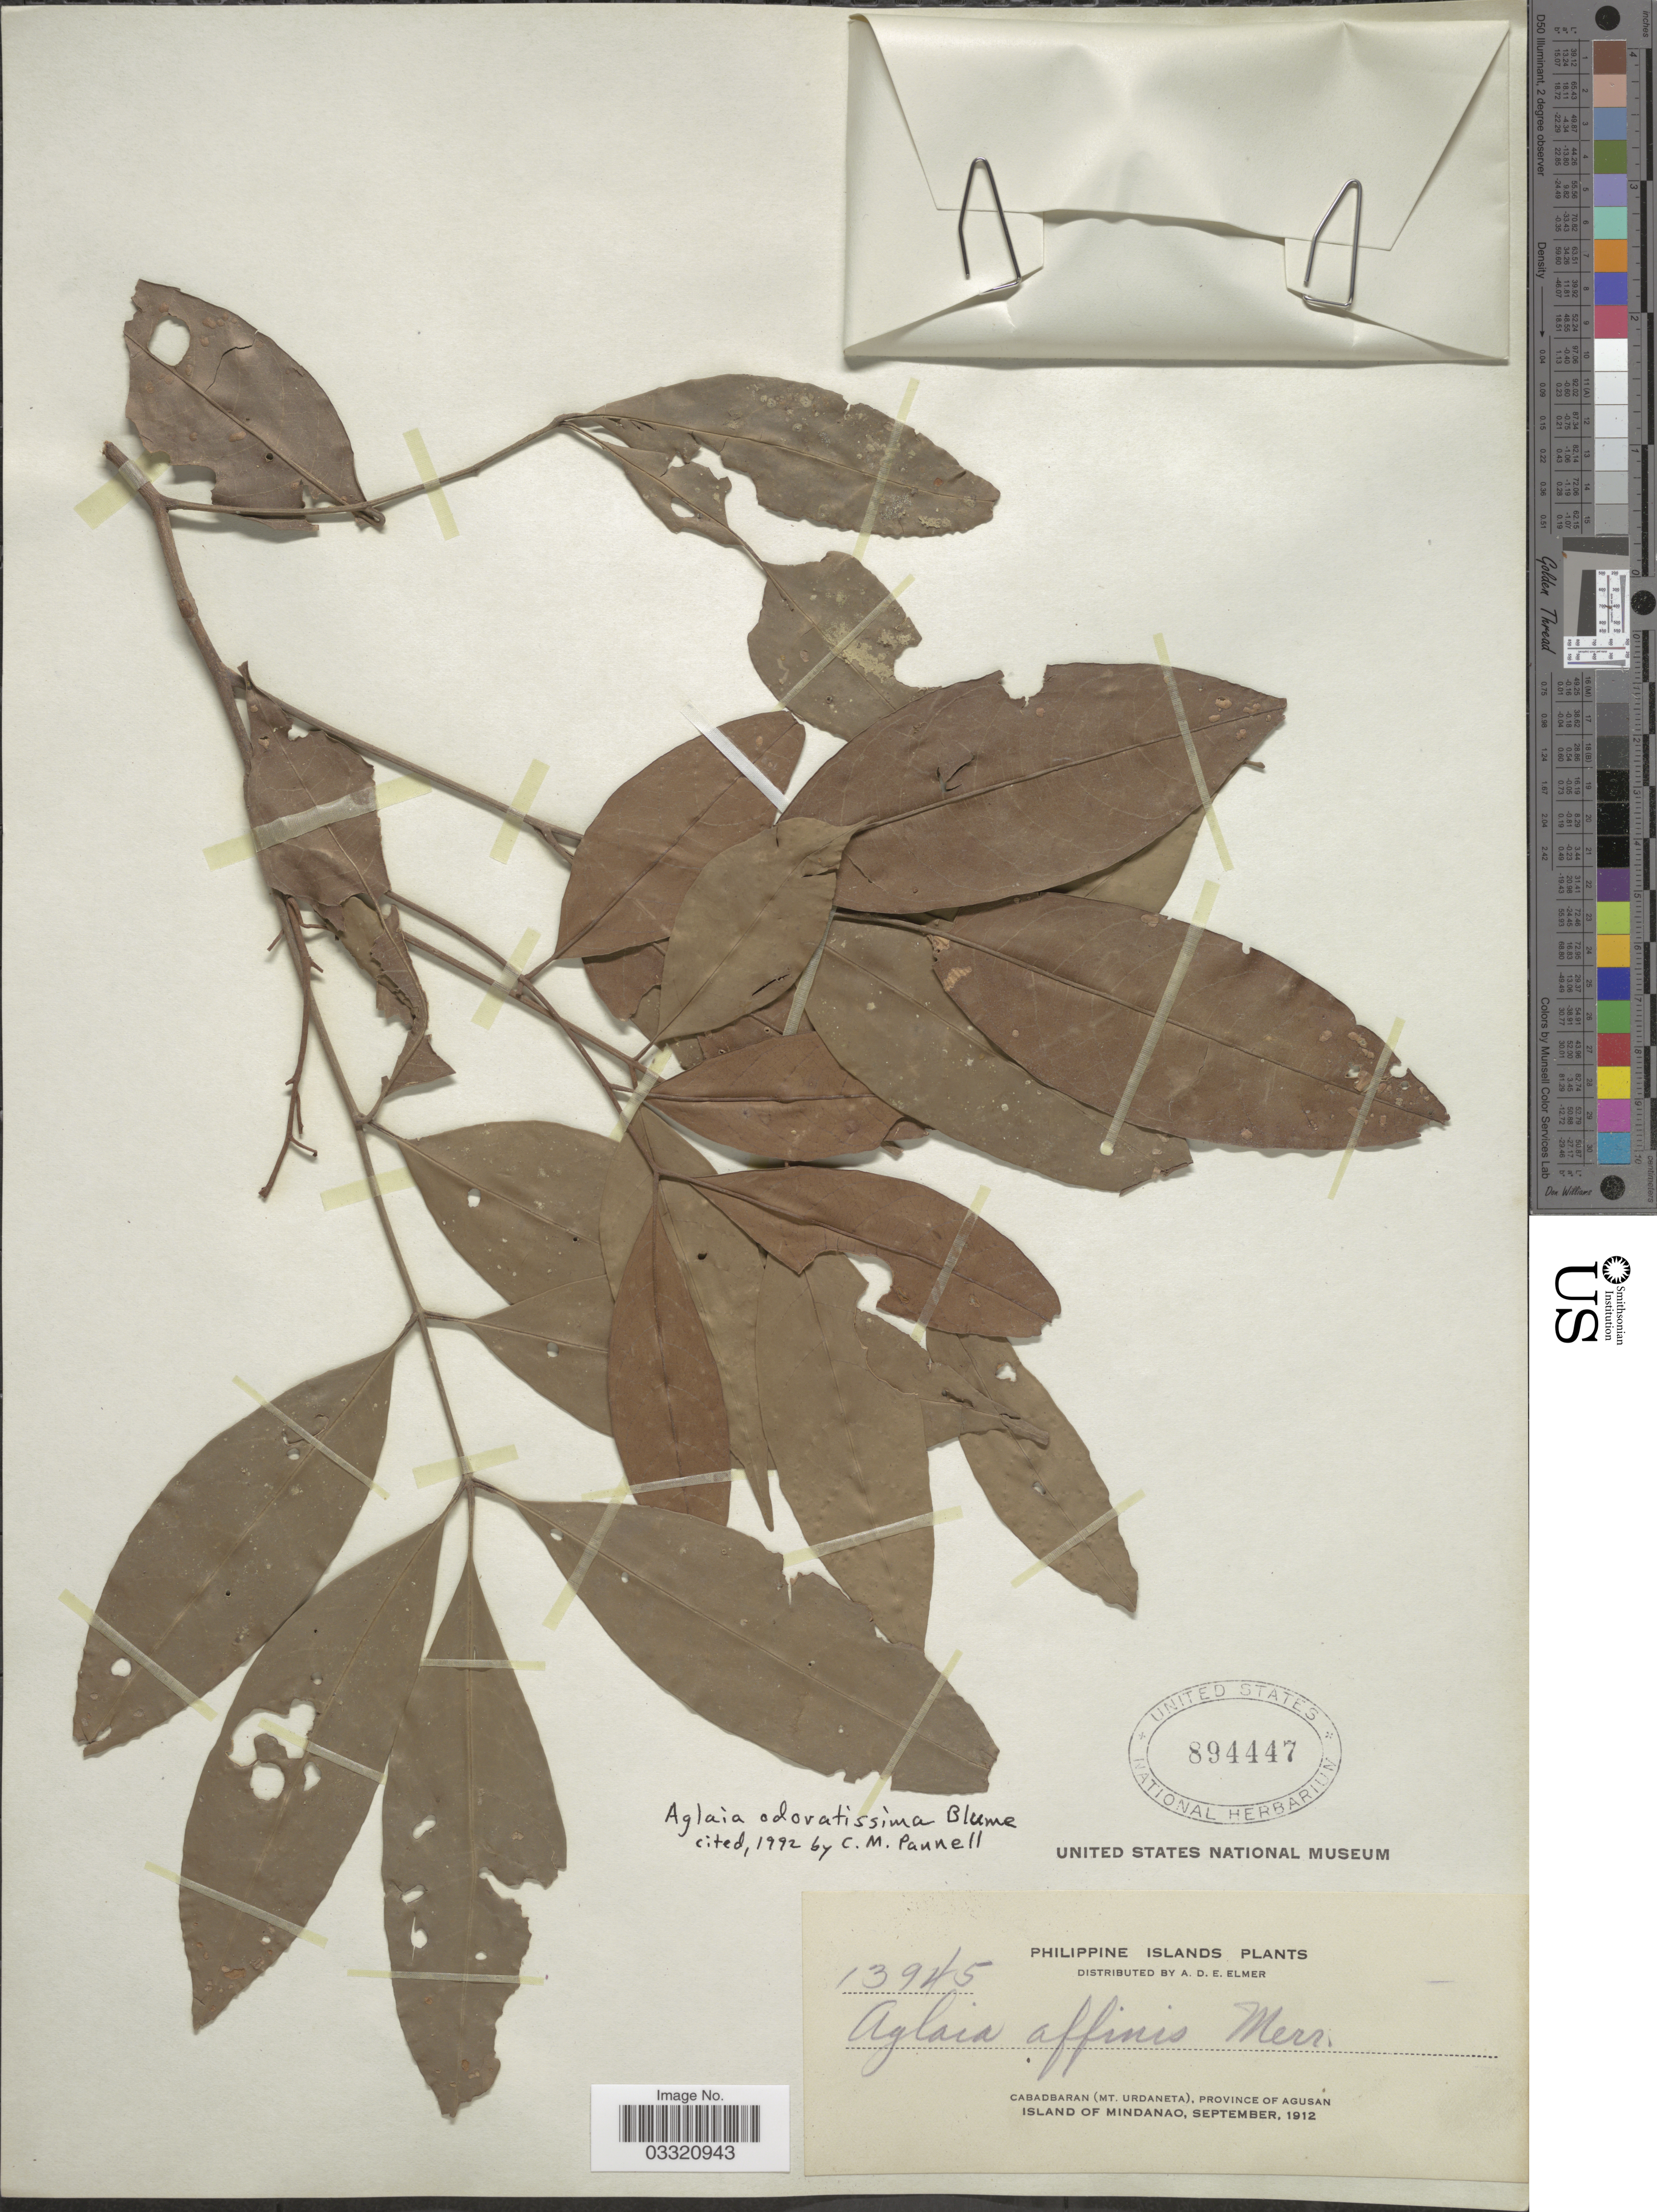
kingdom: Plantae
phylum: Tracheophyta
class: Magnoliopsida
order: Sapindales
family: Meliaceae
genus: Aglaia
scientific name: Aglaia odoratissima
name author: Blume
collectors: A. D. E. Elmer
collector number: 13945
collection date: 1912-09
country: Philippines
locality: Philippine Islands. Cabadbaran (Mt. Urdaneta), Province of Agusan. Island of Mindanao.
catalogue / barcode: US 894447